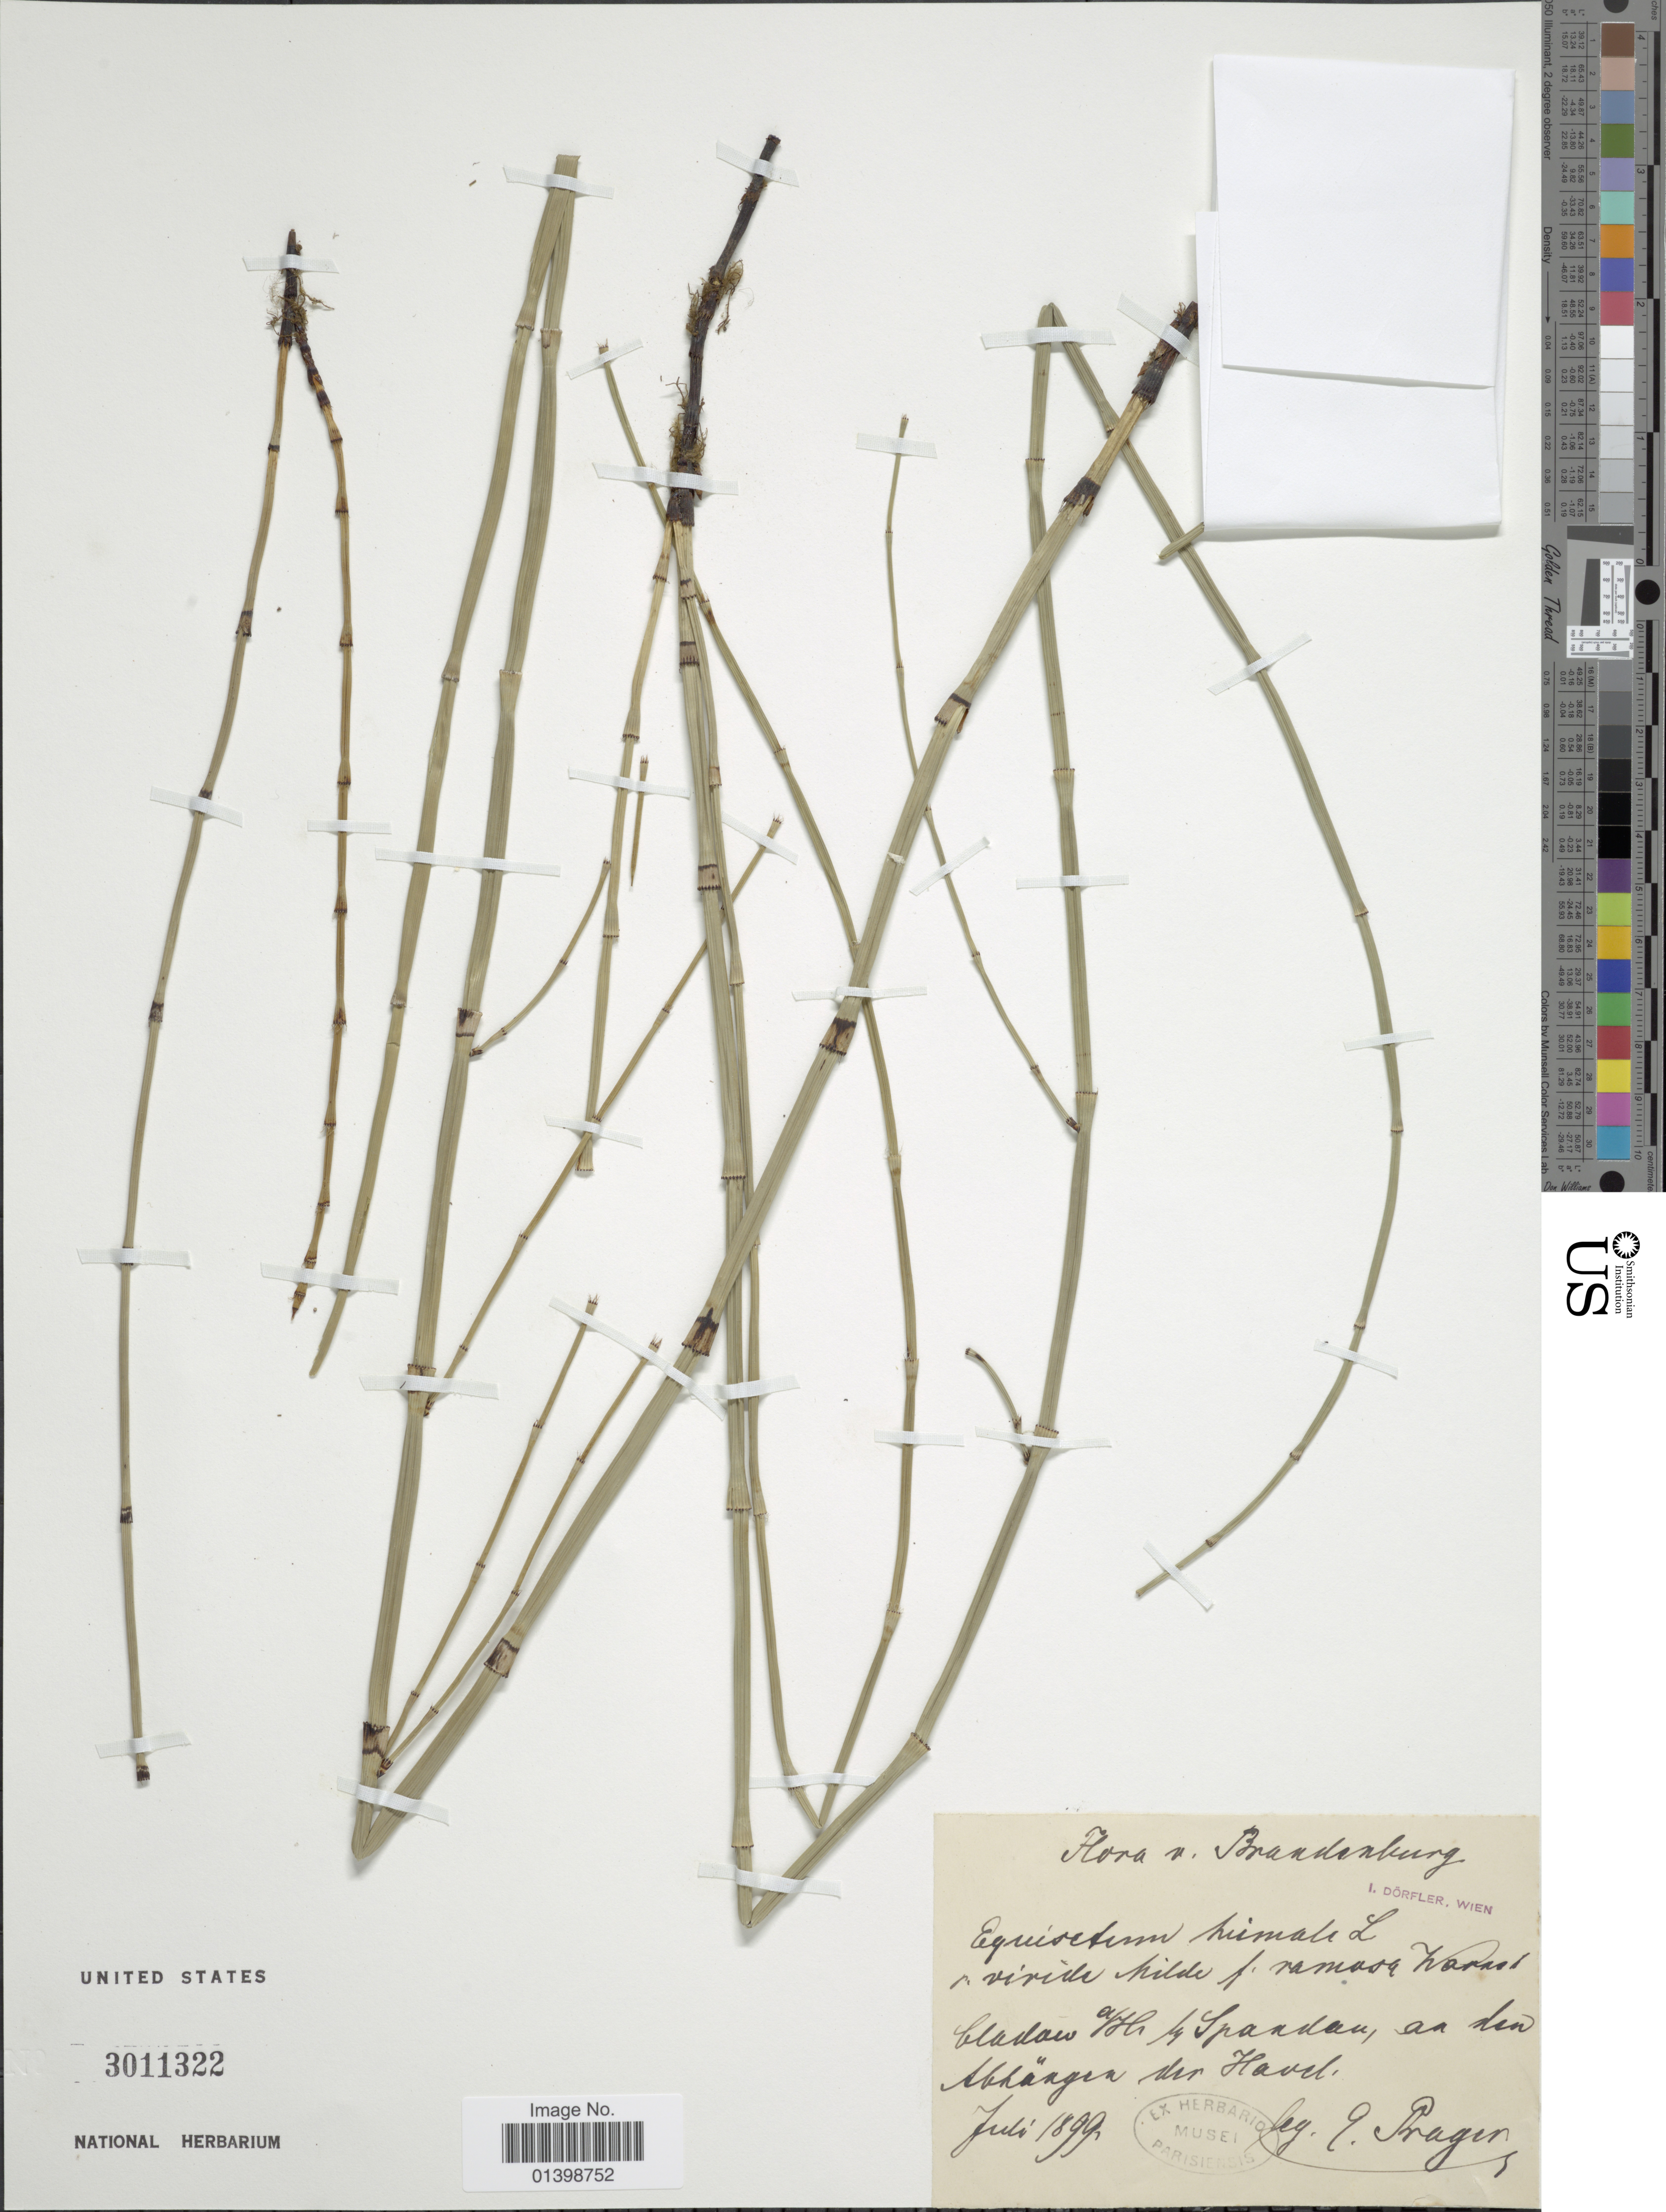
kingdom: Plantae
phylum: Tracheophyta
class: Polypodiopsida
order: Equisetales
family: Equisetaceae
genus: Equisetum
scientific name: Equisetum x litorale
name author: Kuhlw.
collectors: E. Prager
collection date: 1899-07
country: Germany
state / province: Brandenburg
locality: Bladow a/h Spandan, an den Abhängen der Havel [interpreted]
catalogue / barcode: US 3011322